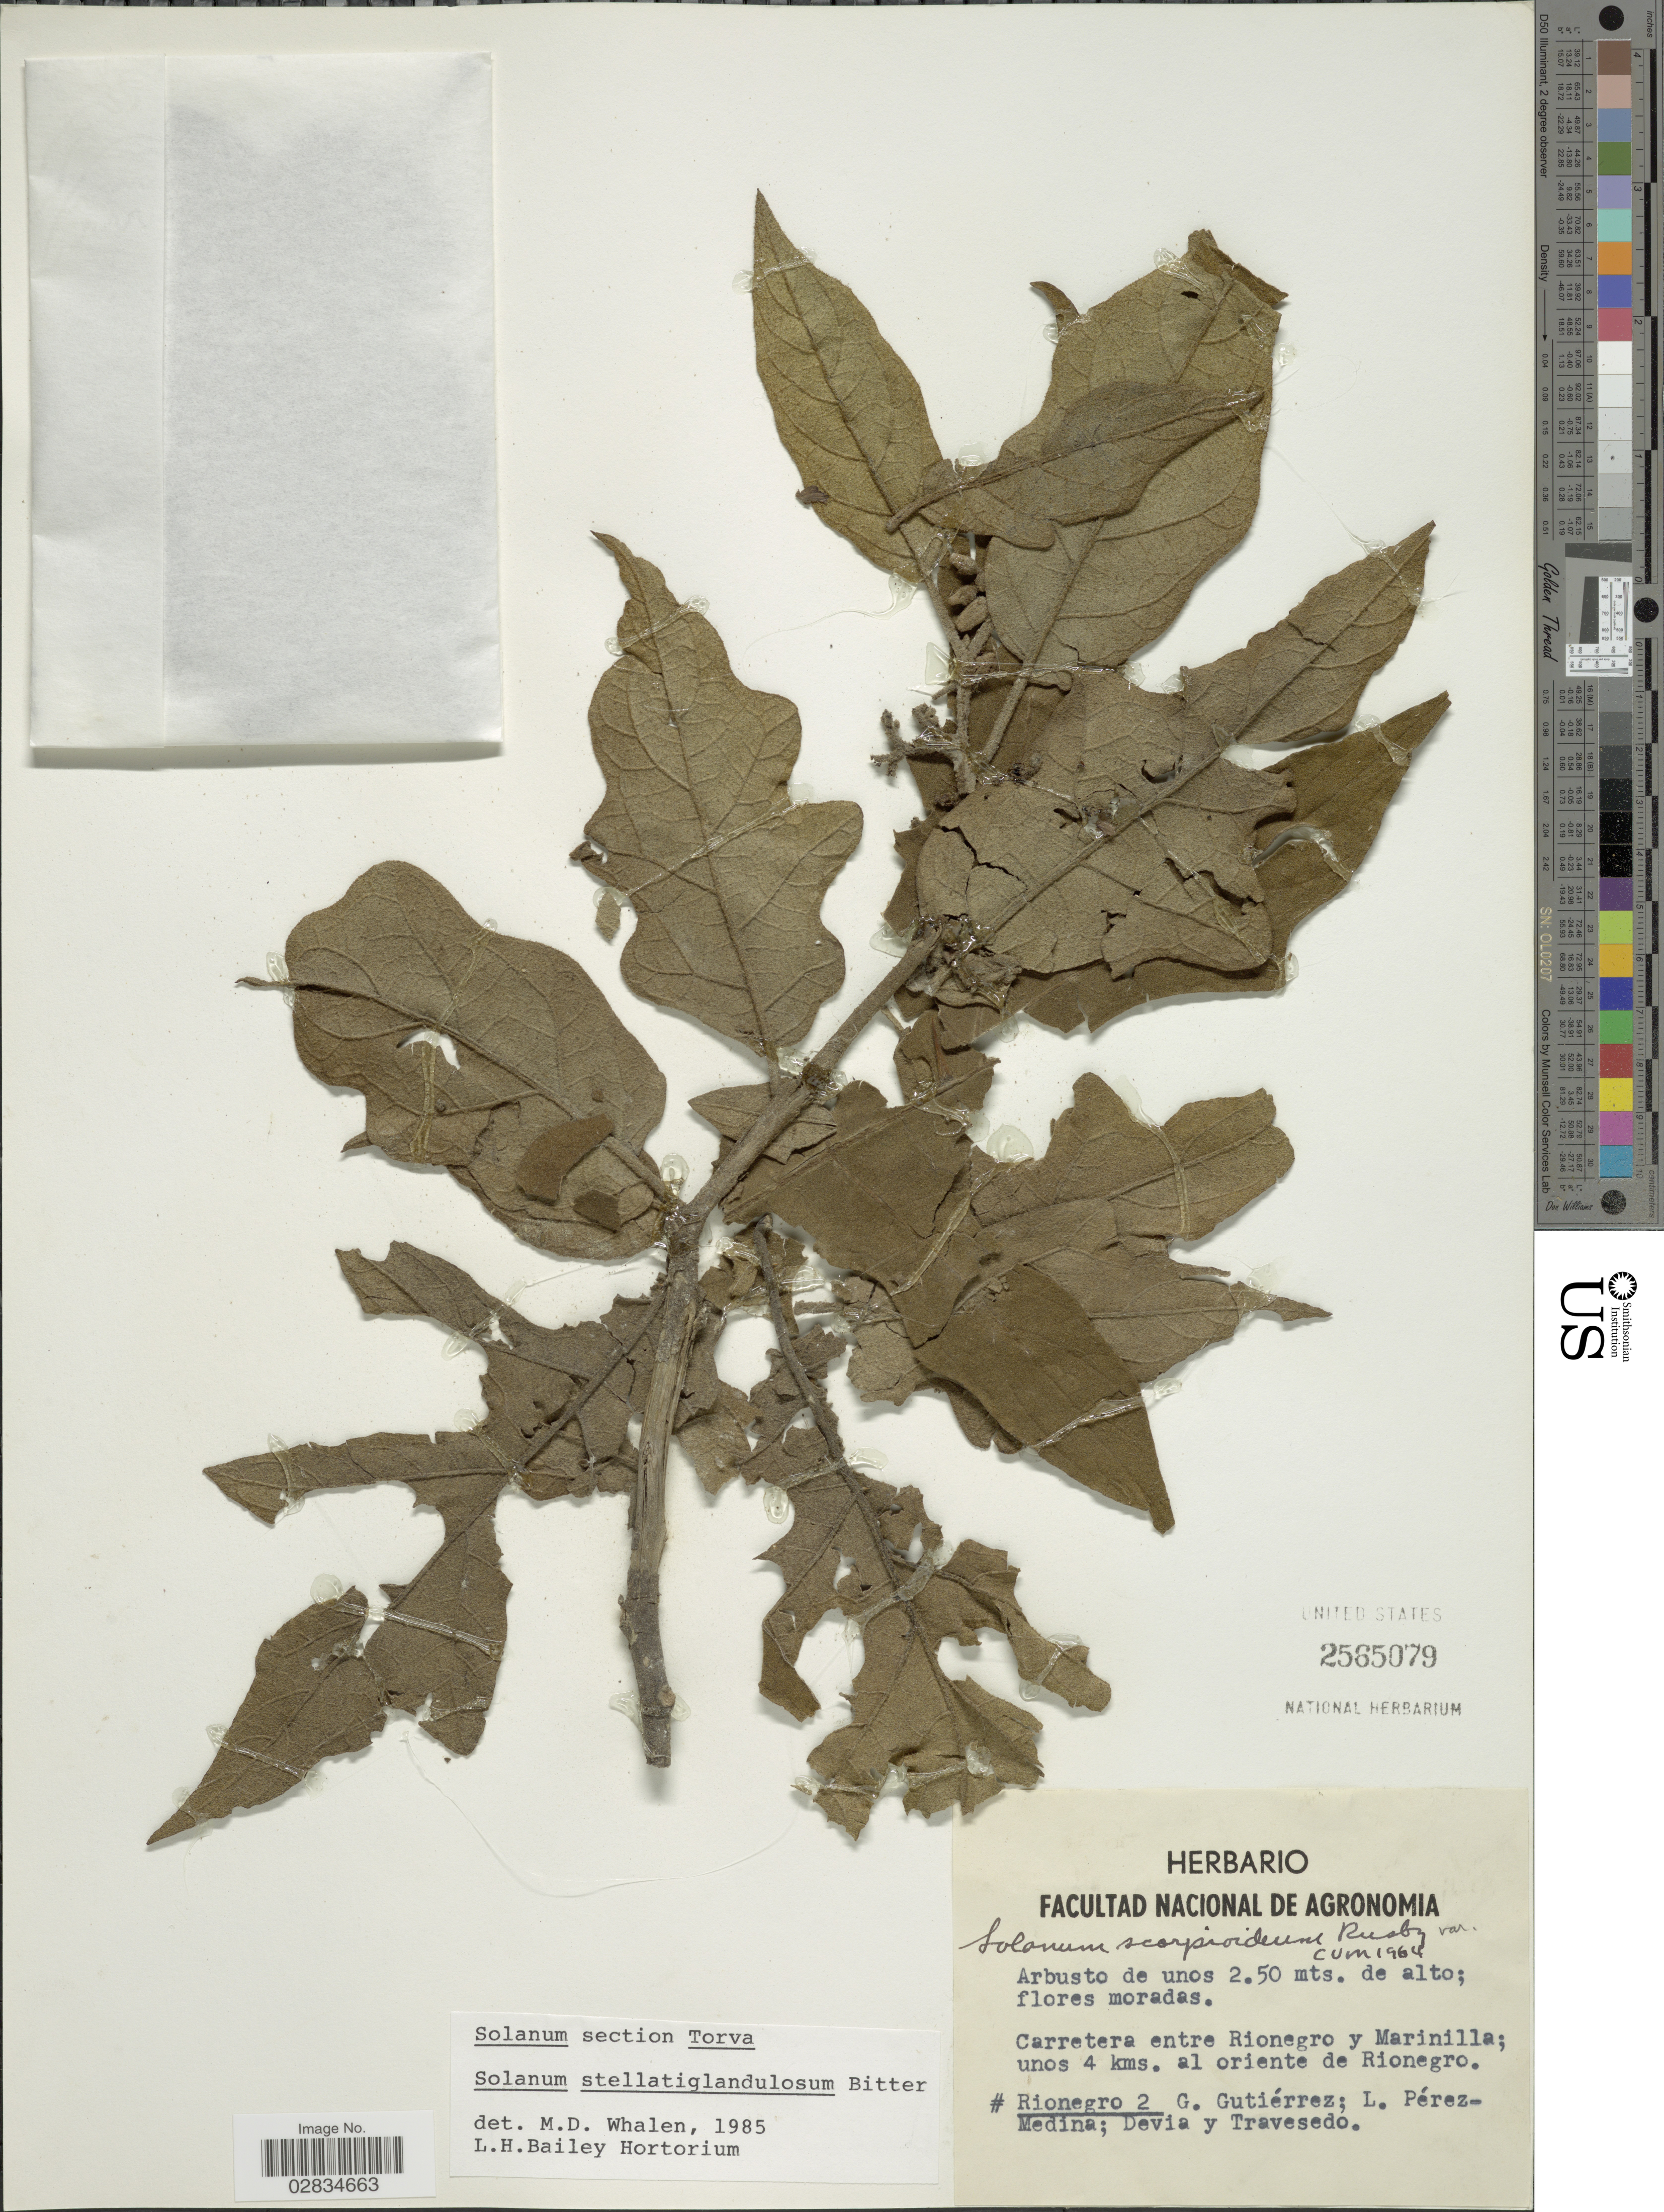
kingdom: Plantae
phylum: Tracheophyta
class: Magnoliopsida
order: Solanales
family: Solanaceae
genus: Solanum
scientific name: Solanum stellatiglandulosum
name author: Bitter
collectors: G. Gutiérrez, L. Pérez-Medina, -. Devia & E. Travecedo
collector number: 2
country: Colombia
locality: Carretera entre Rionegro y Marinilla; unos 4 kms. al oriente de Rionegro, Rionegro.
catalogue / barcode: US 2565079